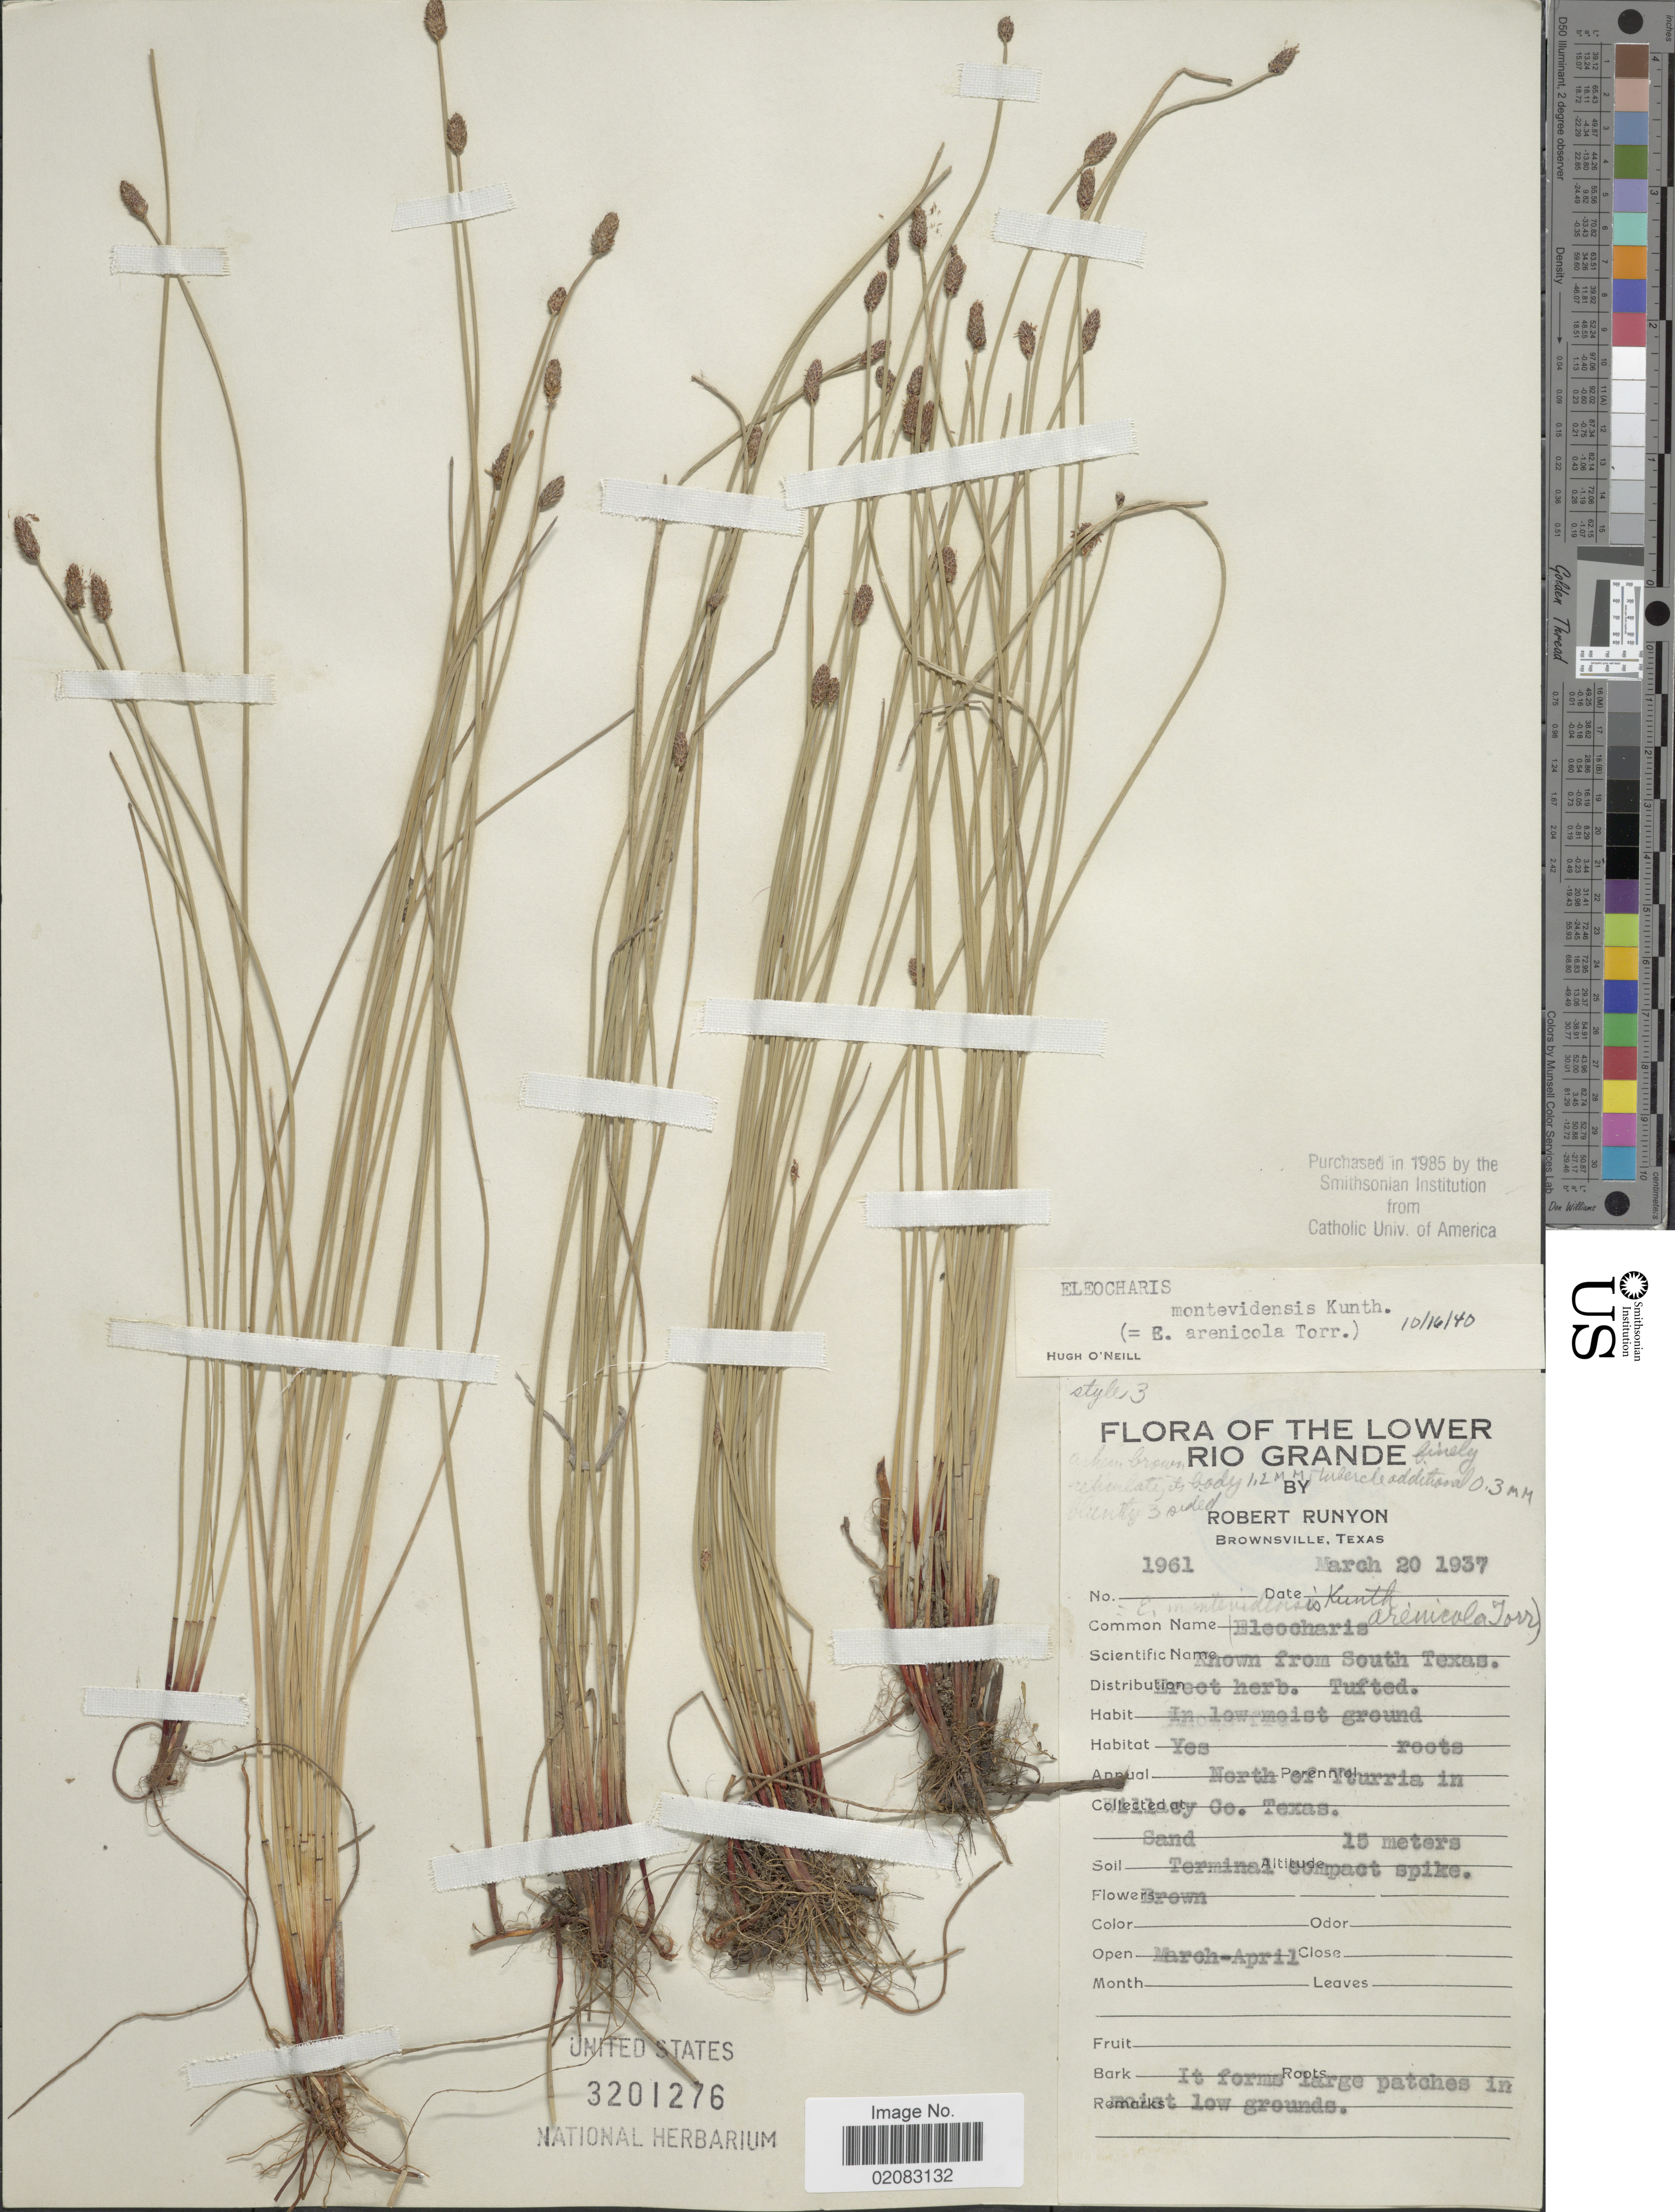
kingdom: Plantae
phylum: Tracheophyta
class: Liliopsida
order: Poales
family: Cyperaceae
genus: Eleocharis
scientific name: Eleocharis montevidensis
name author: Kunth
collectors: R. Runyon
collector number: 1961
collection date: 1937-03-20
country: United States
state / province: Texas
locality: The Lower Rio Grande, Known from South Texas, North of Yturria in Willacy Co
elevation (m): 15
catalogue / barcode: US 3201276